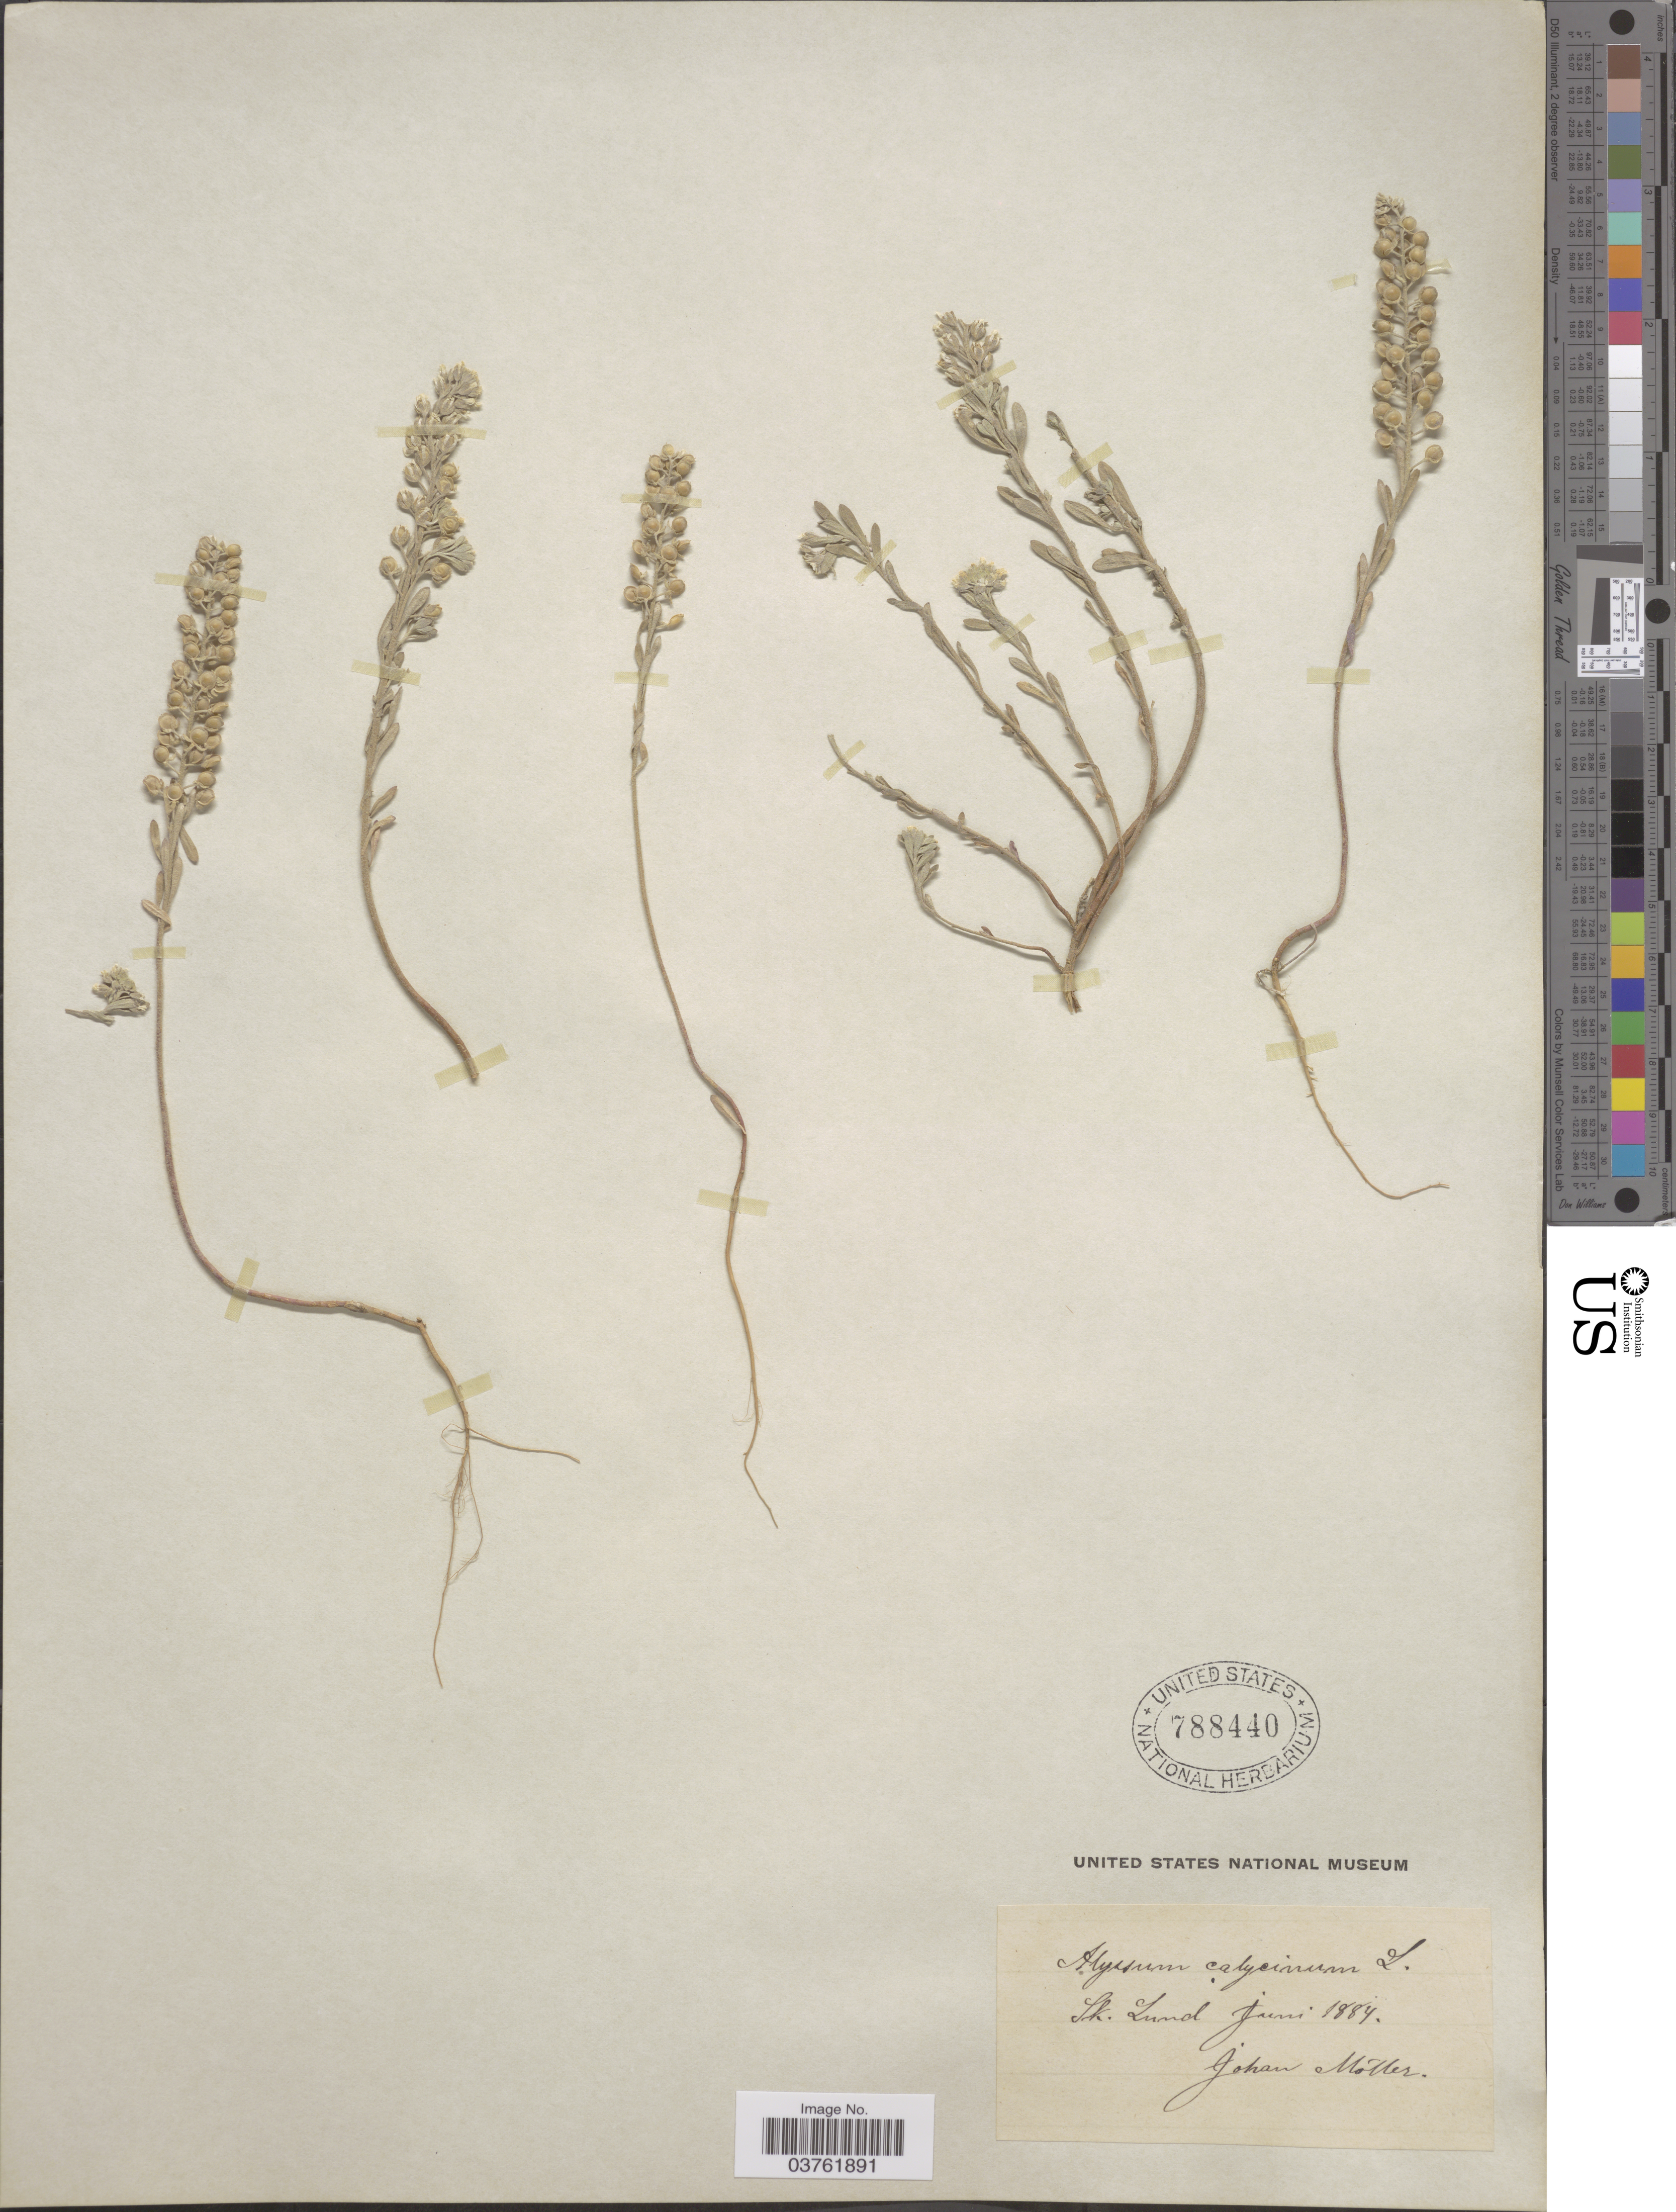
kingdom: Plantae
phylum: Tracheophyta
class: Magnoliopsida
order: Brassicales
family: Brassicaceae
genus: Alyssum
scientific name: Alyssum calycinum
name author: L.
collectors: J. Motter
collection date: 1884-06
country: Sweden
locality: Sk. Lund.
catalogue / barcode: US 788440